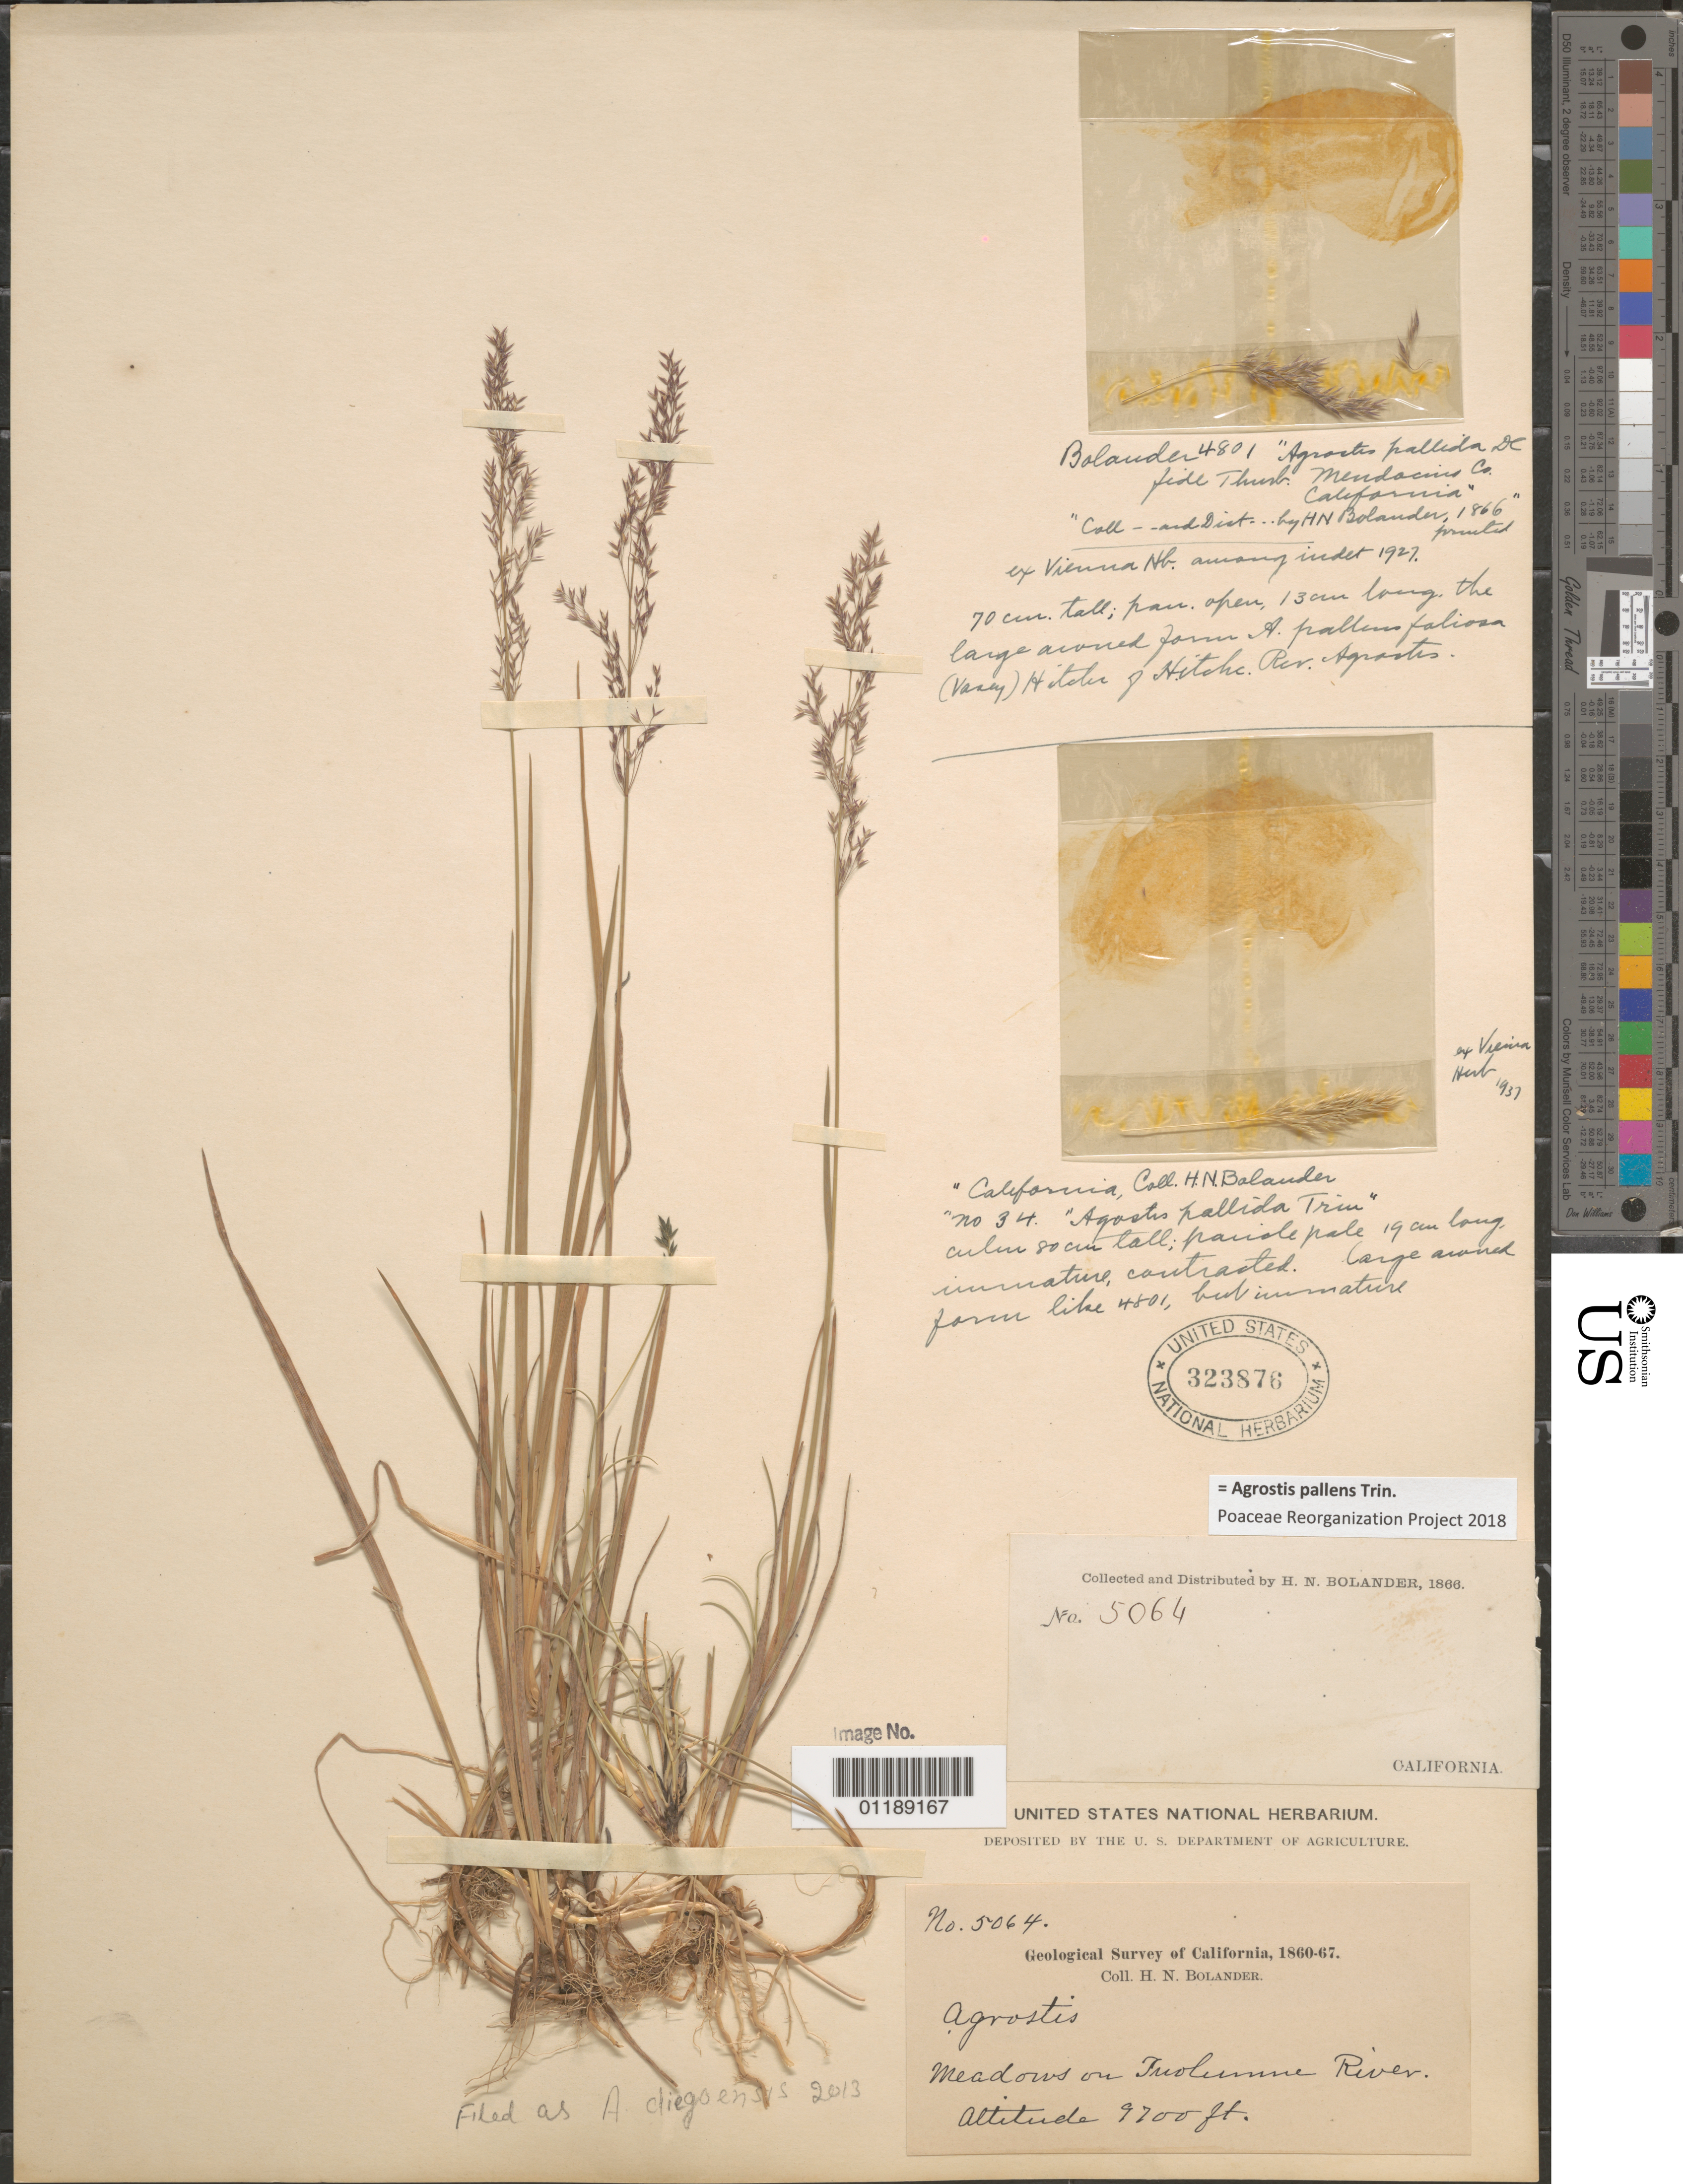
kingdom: Plantae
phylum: Tracheophyta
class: Liliopsida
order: Poales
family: Poaceae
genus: Agrostis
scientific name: Agrostis pallens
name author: Trin.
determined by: Poaceae Reorganization Project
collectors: H. Bolander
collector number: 5064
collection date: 1860/1867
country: United States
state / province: California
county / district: Tuolumne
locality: Meadows on Tuolumne River.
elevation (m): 2957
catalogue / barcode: US 323876